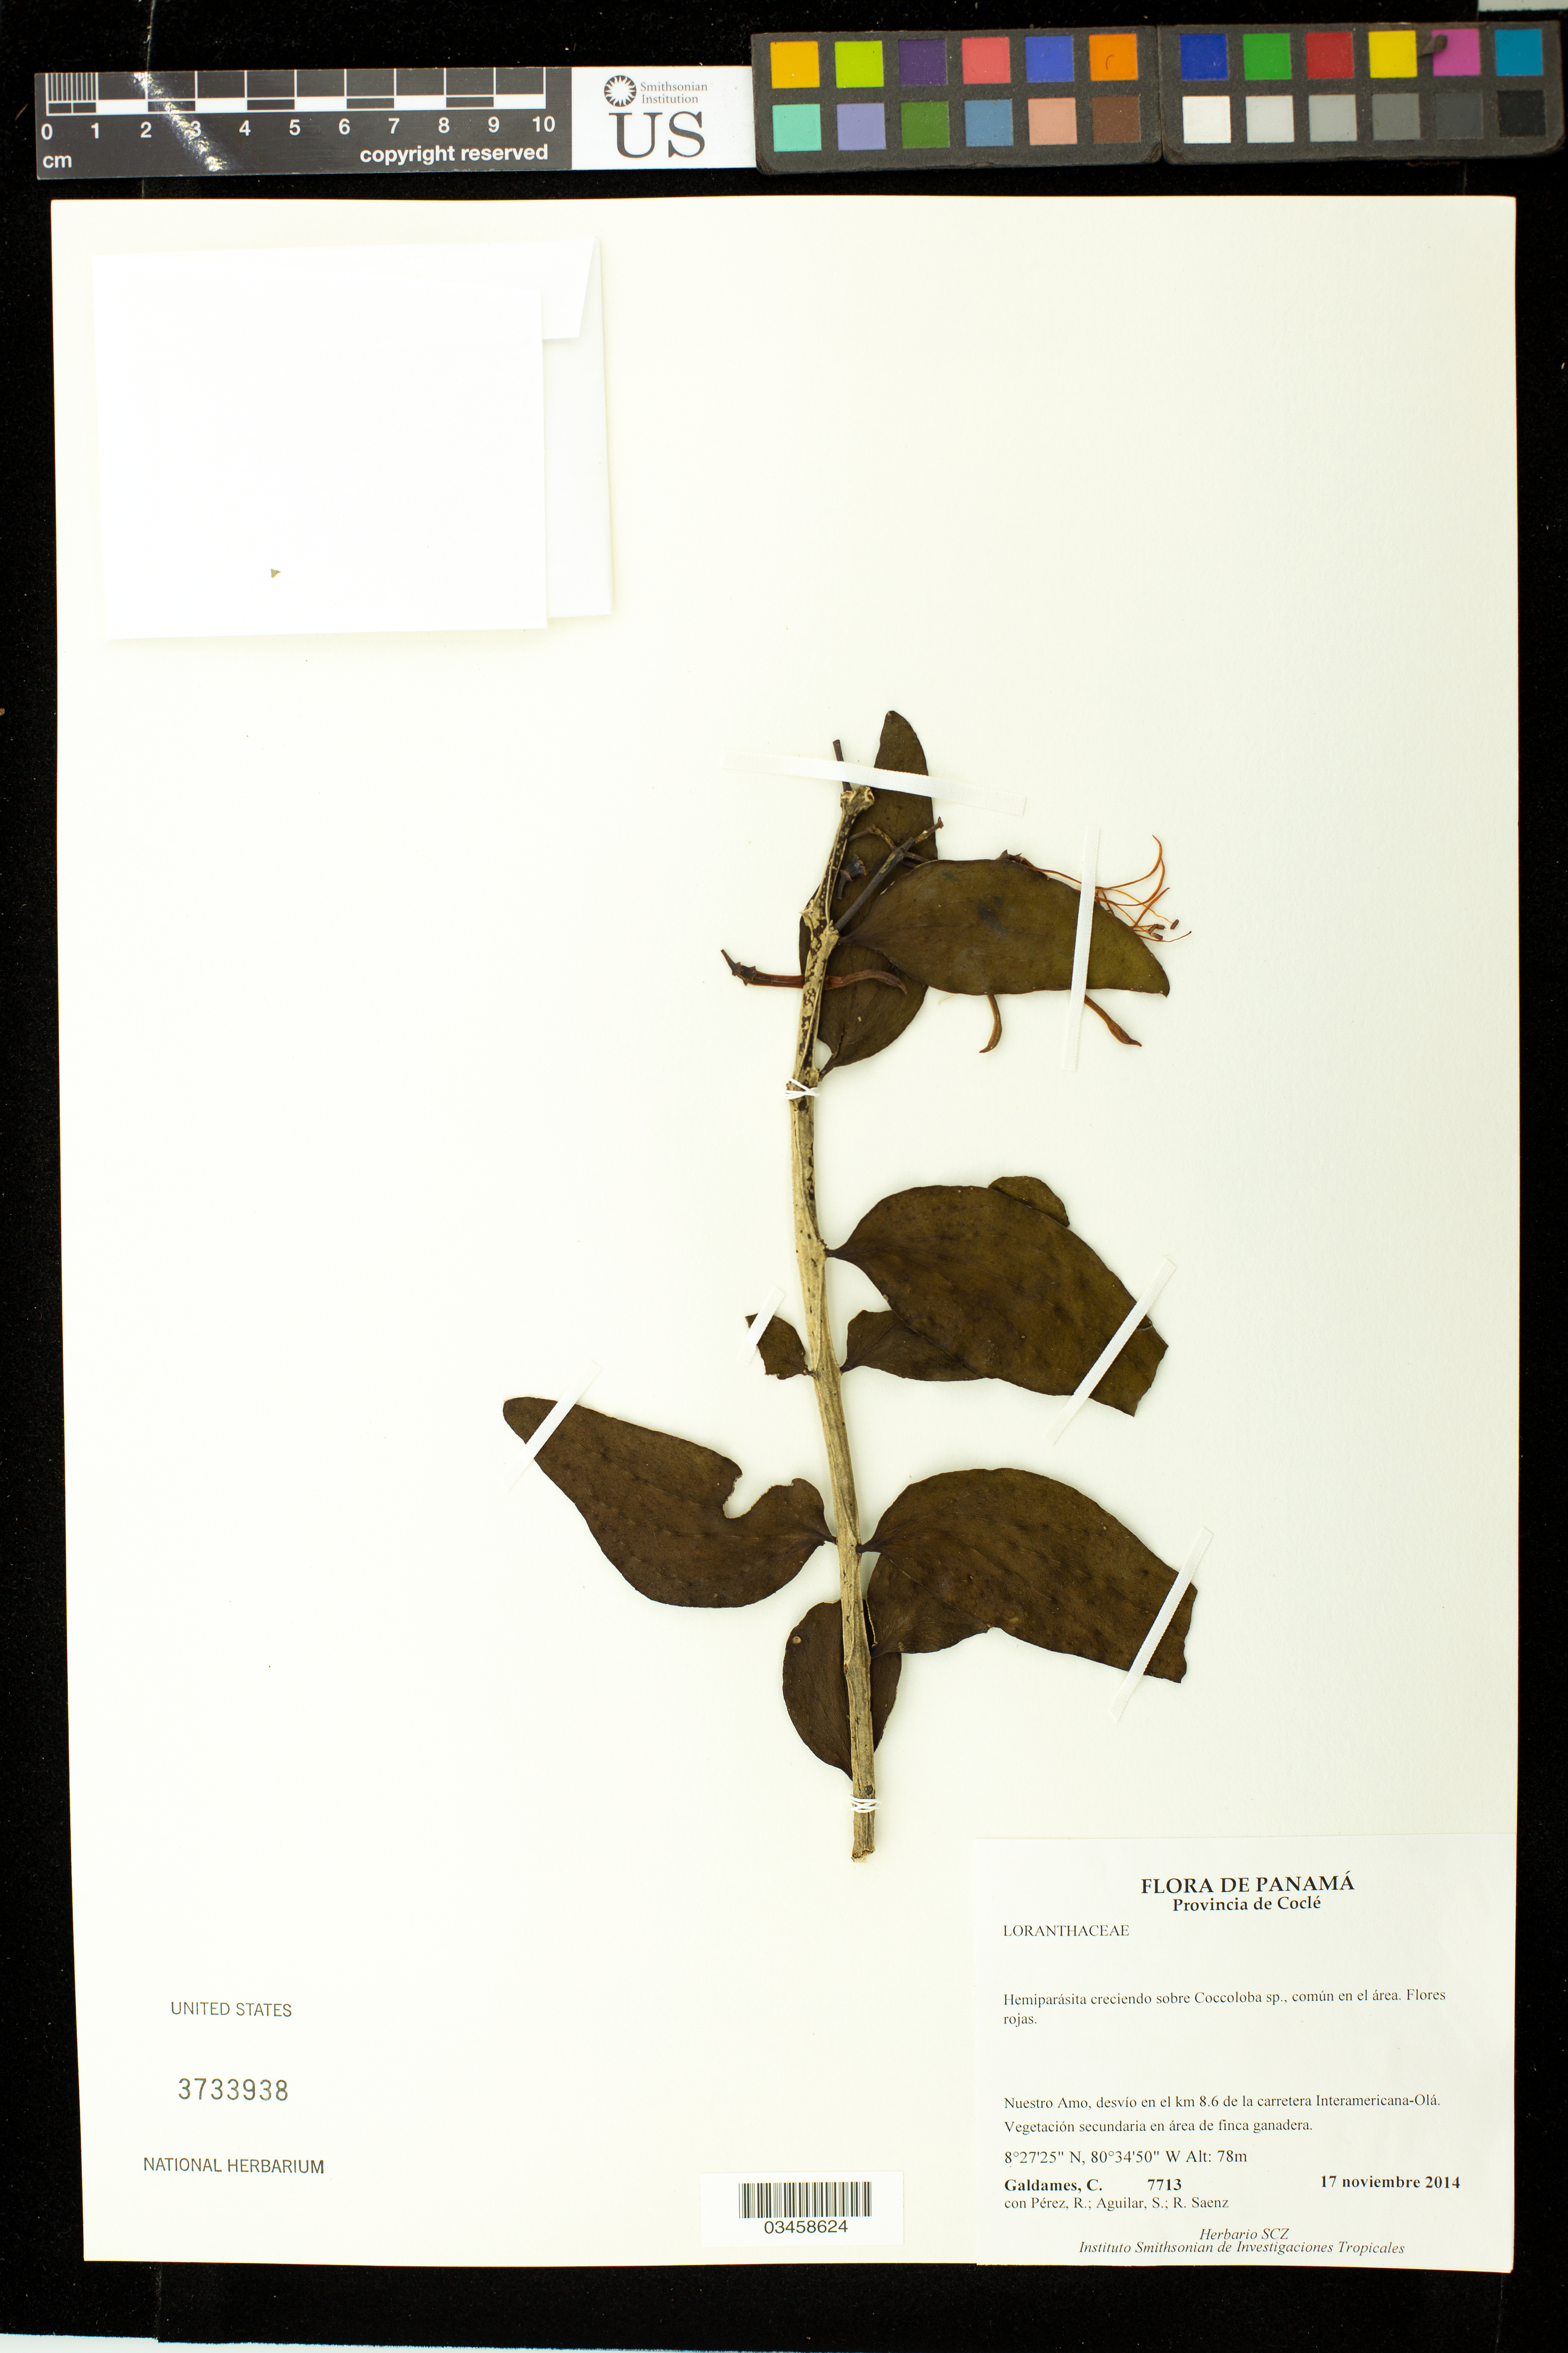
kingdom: Plantae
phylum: Tracheophyta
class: Magnoliopsida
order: Santalales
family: Loranthaceae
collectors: C. Galdames, R. Perez, S. Aguilar & R. Saenz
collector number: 7713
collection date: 2014-11-17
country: Panama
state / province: Coclé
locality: Nuestro Amo, desvío en el km 8.6 de la carretera Interamericana-Olá.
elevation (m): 78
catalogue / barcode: US 3733938